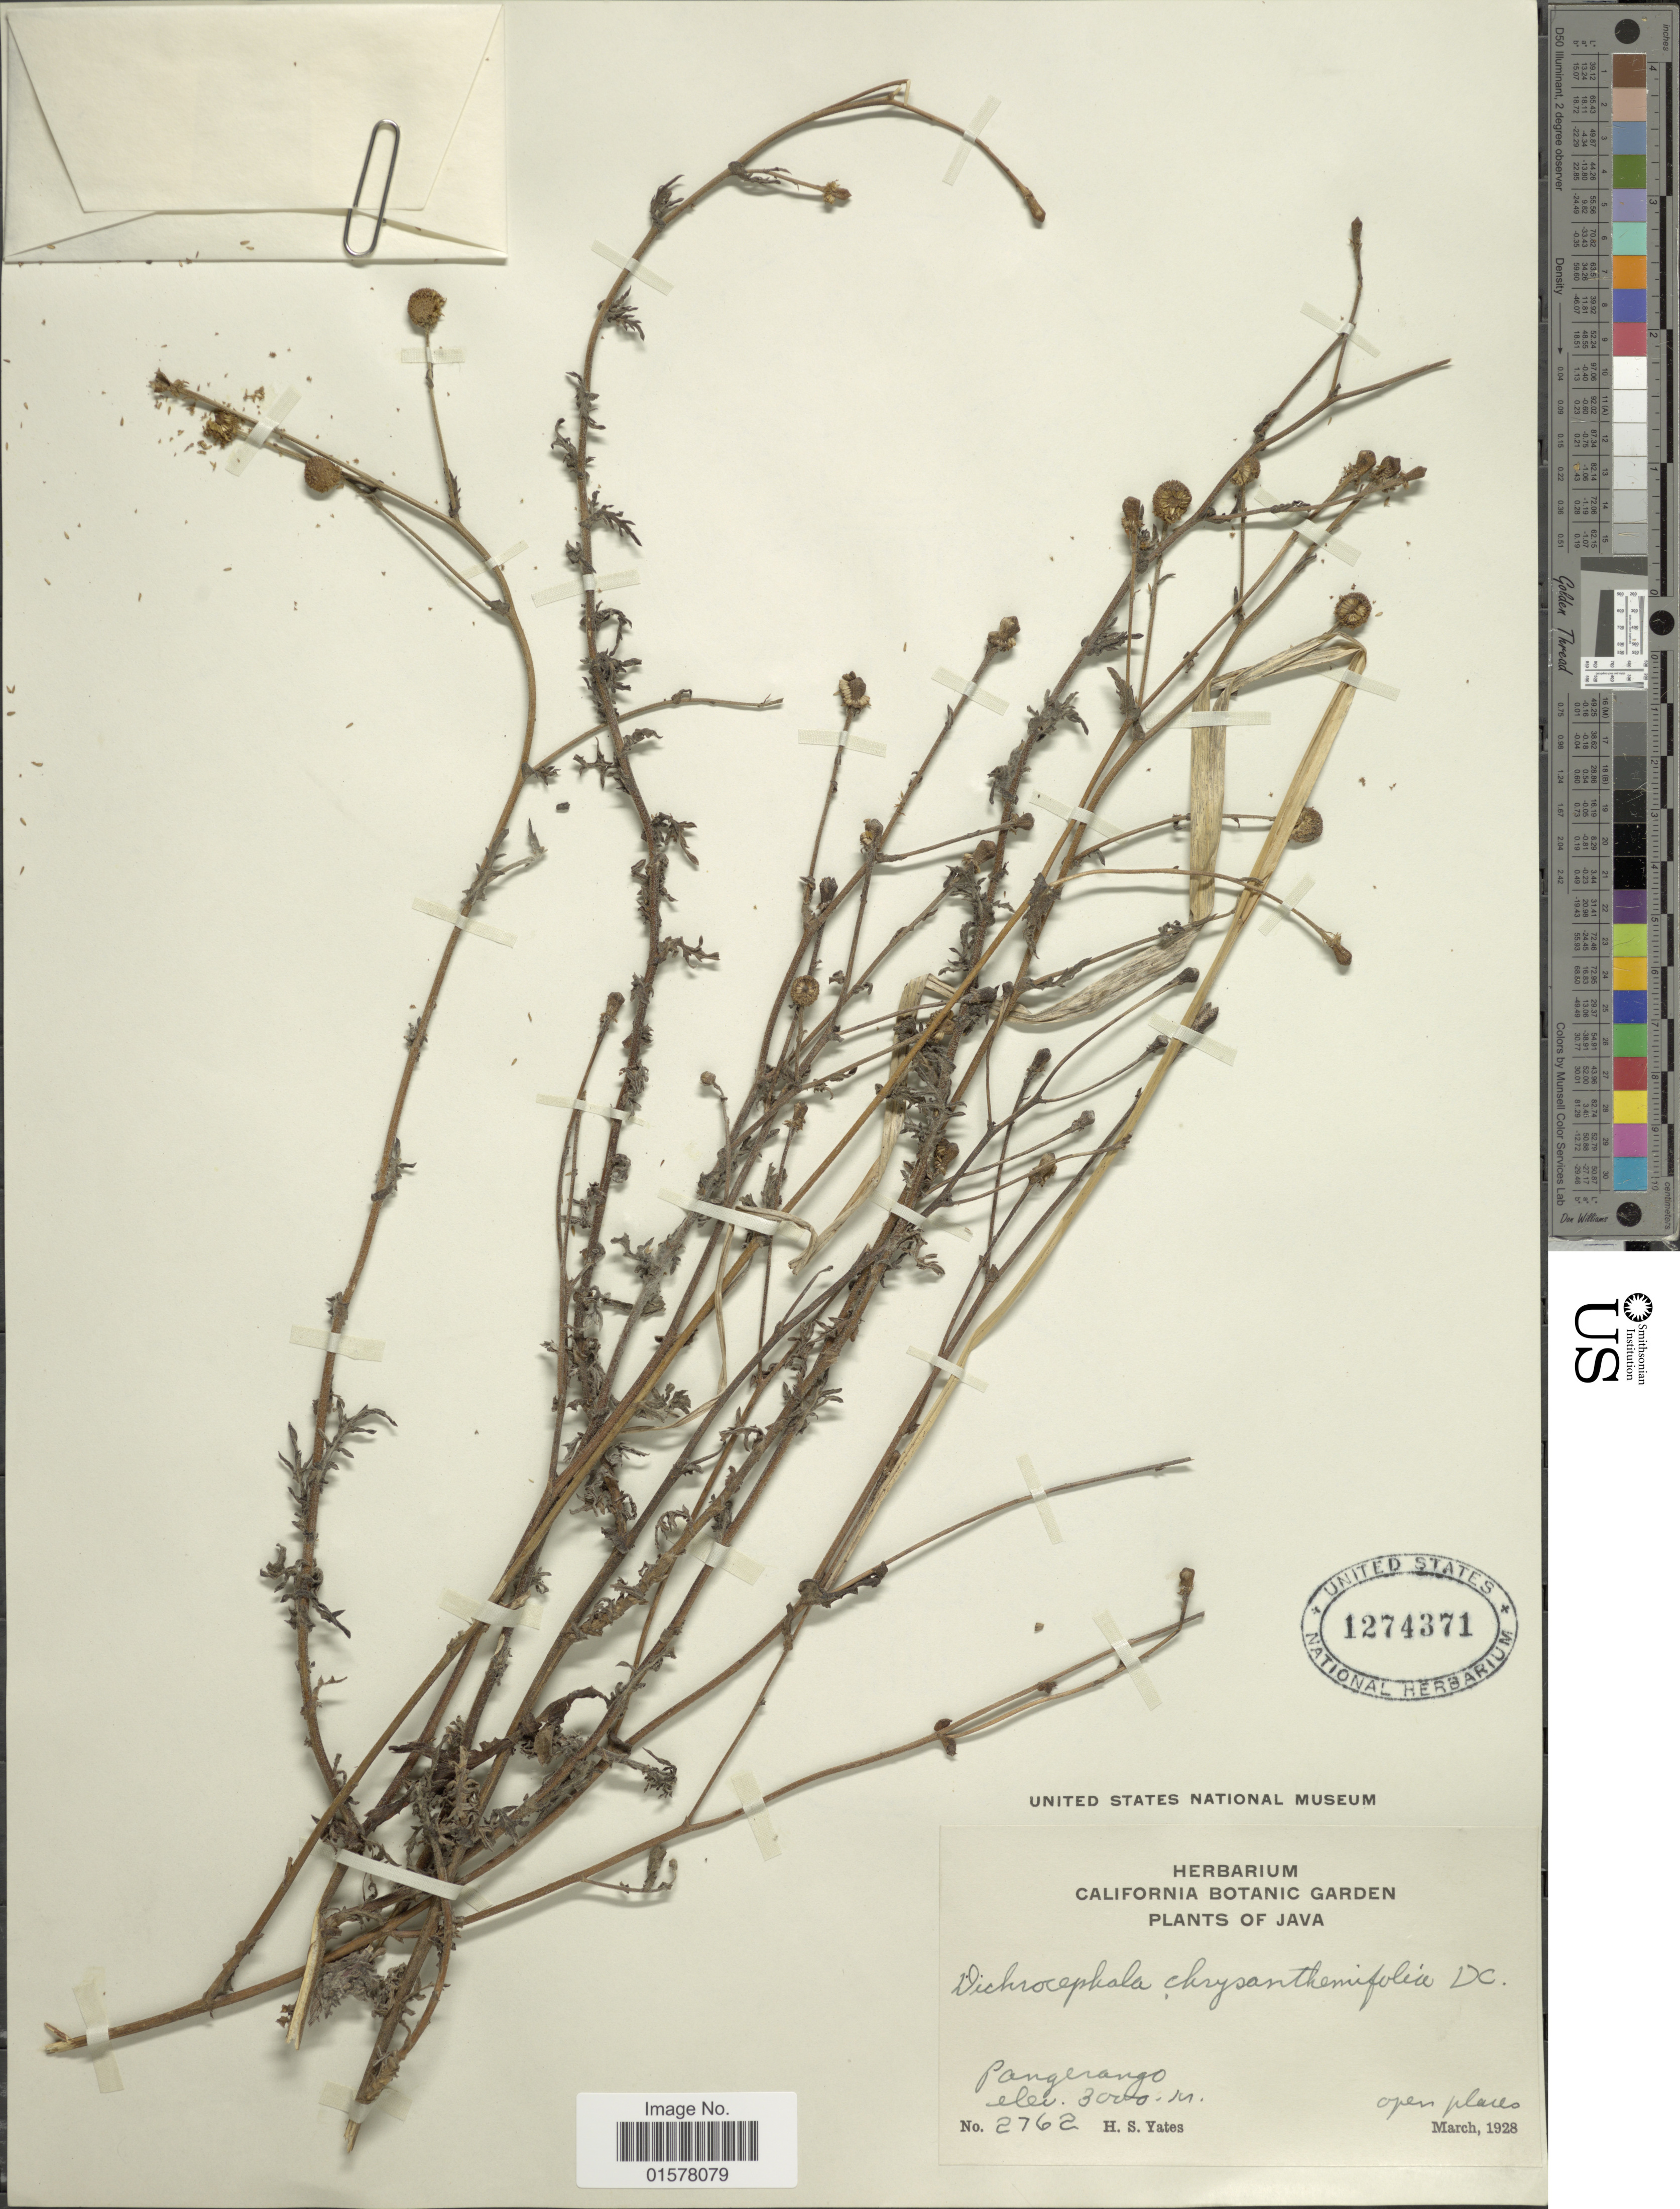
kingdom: Plantae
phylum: Tracheophyta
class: Magnoliopsida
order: Asterales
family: Asteraceae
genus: Dichrocephala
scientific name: Dichrocephala chrysanthemifolia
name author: (Blume) DC.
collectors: H. S. Yates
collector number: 2762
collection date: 1928-03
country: Indonesia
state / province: Java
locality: Pangerango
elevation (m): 3000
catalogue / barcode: US 1274371